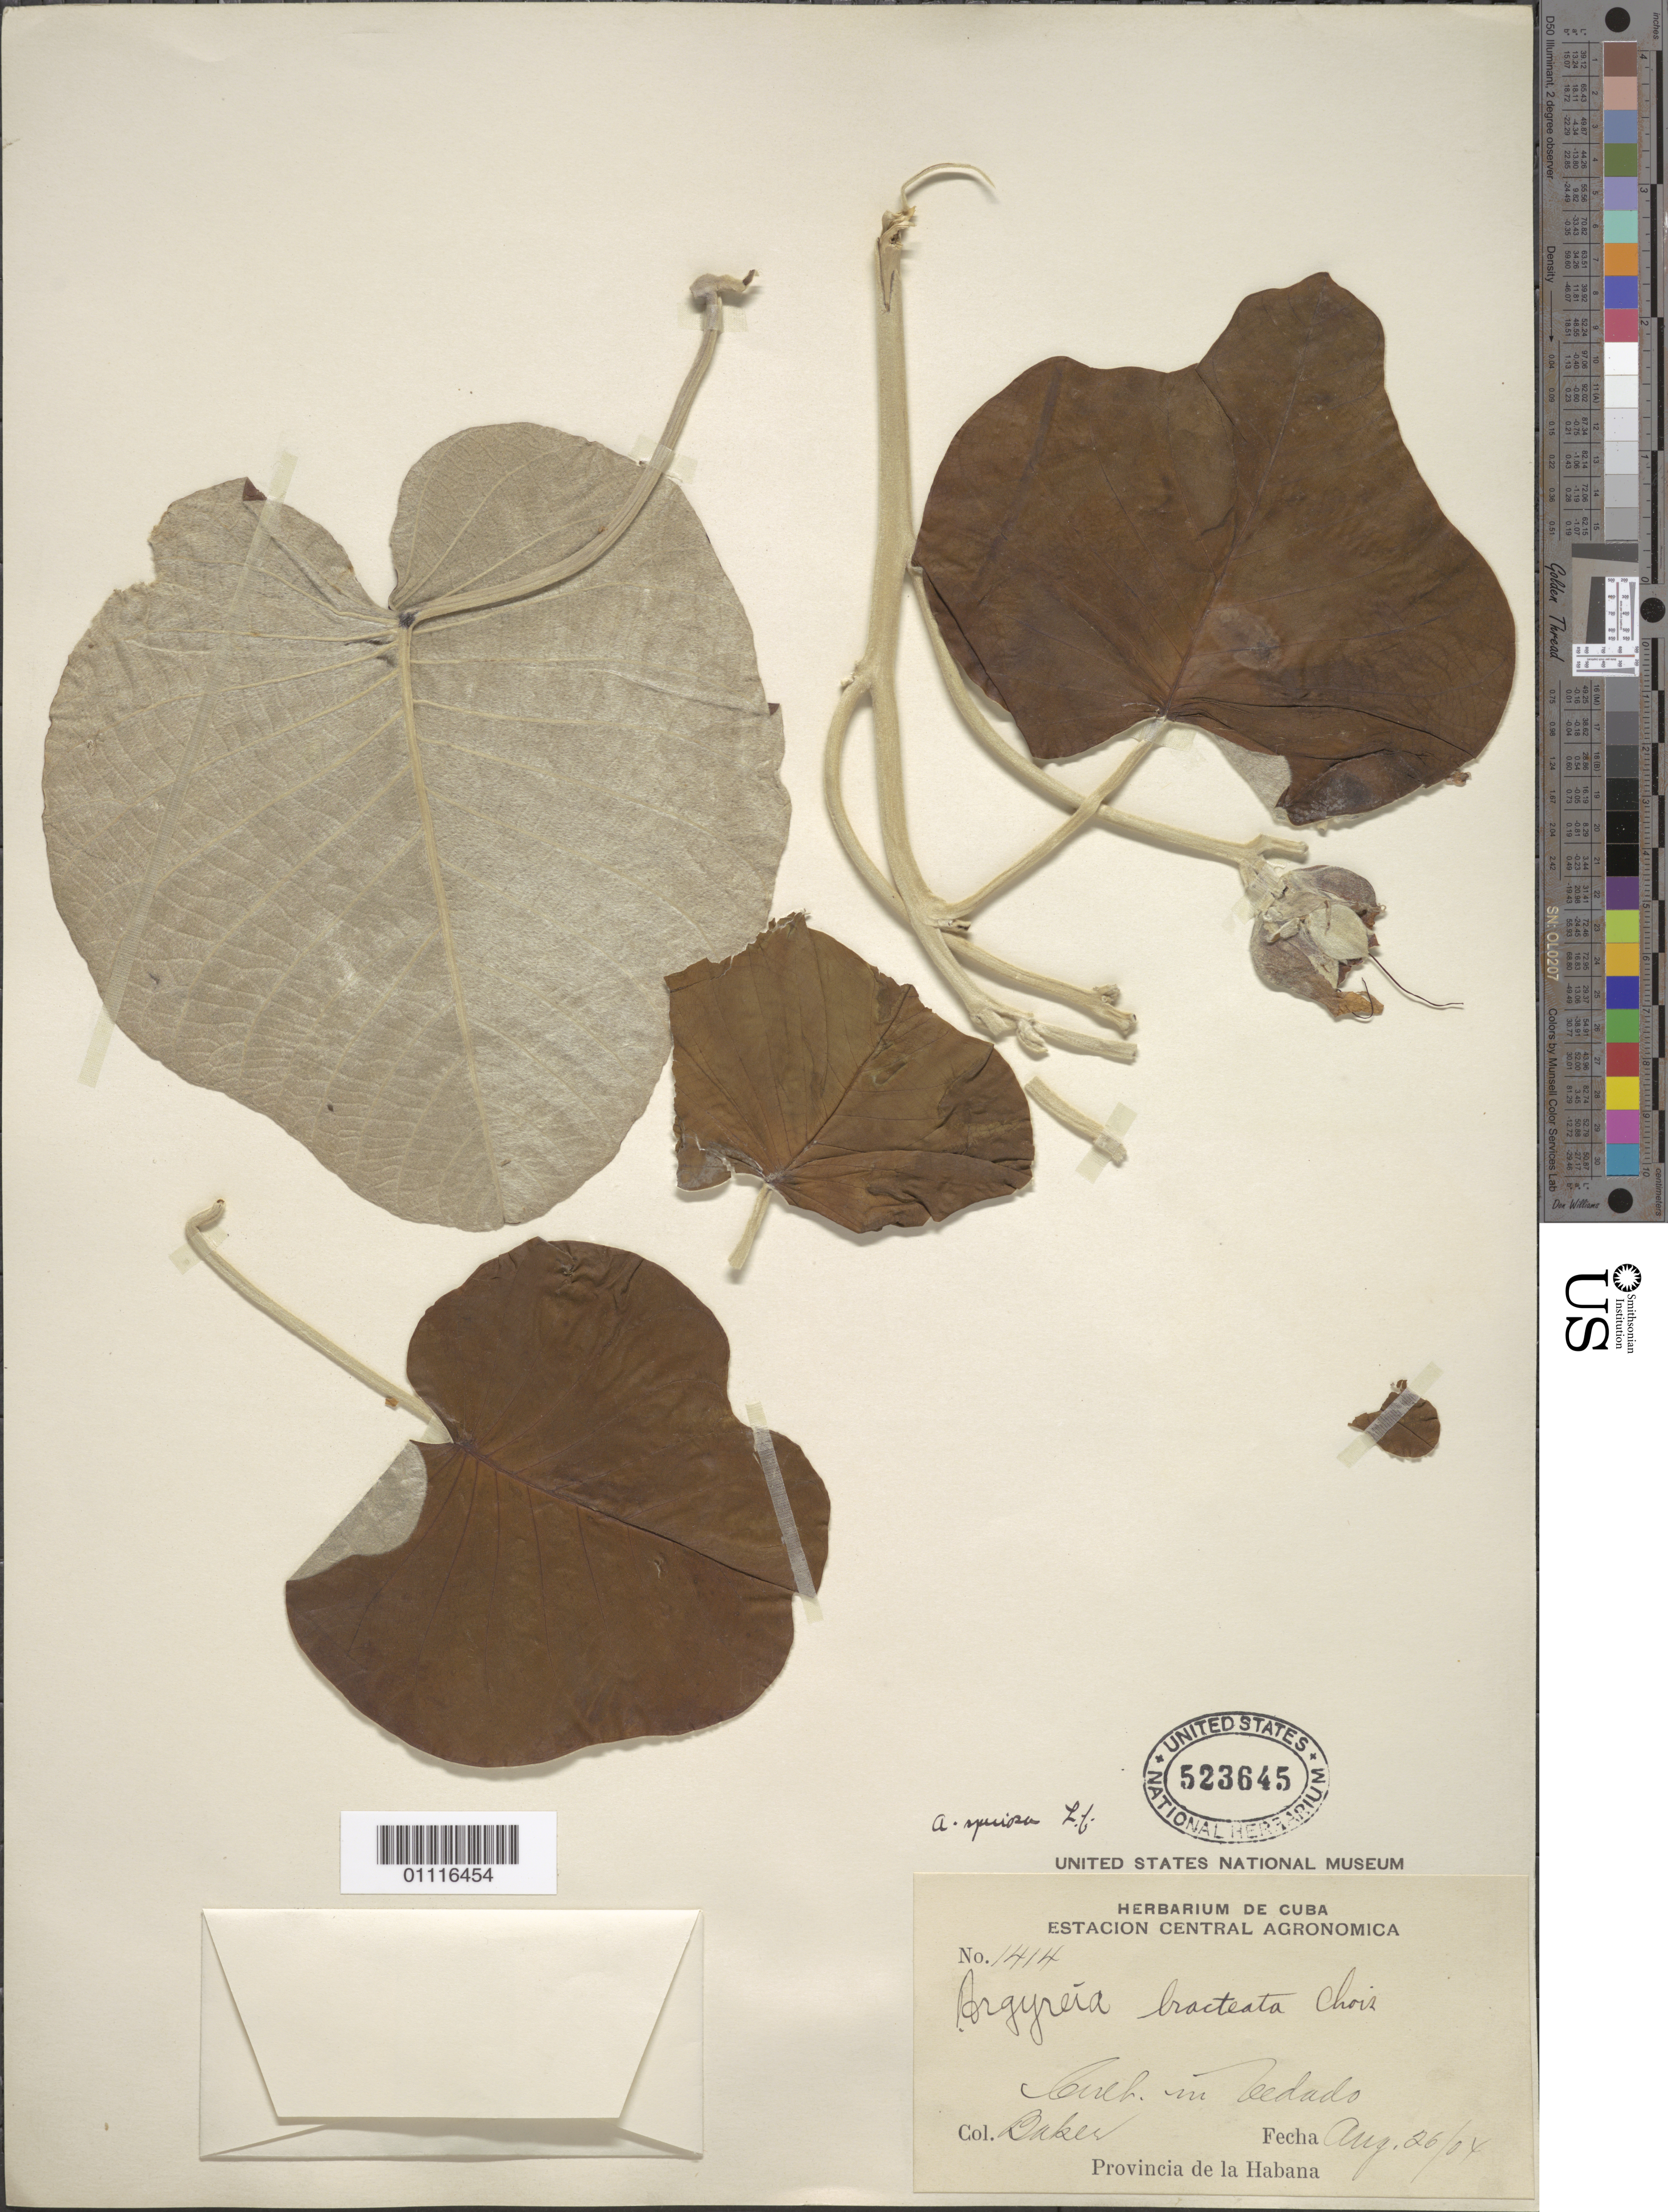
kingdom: Plantae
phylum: Tracheophyta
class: Magnoliopsida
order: Solanales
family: Convolvulaceae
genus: Argyreia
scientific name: Argyreia nervosa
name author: (Burm. f.) Bojer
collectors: C. F. Baker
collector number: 1414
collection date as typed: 26 Aug 1904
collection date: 1904-08-26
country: Cuba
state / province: La Habana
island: Cuba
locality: Curb in Vedado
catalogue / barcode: US 523645